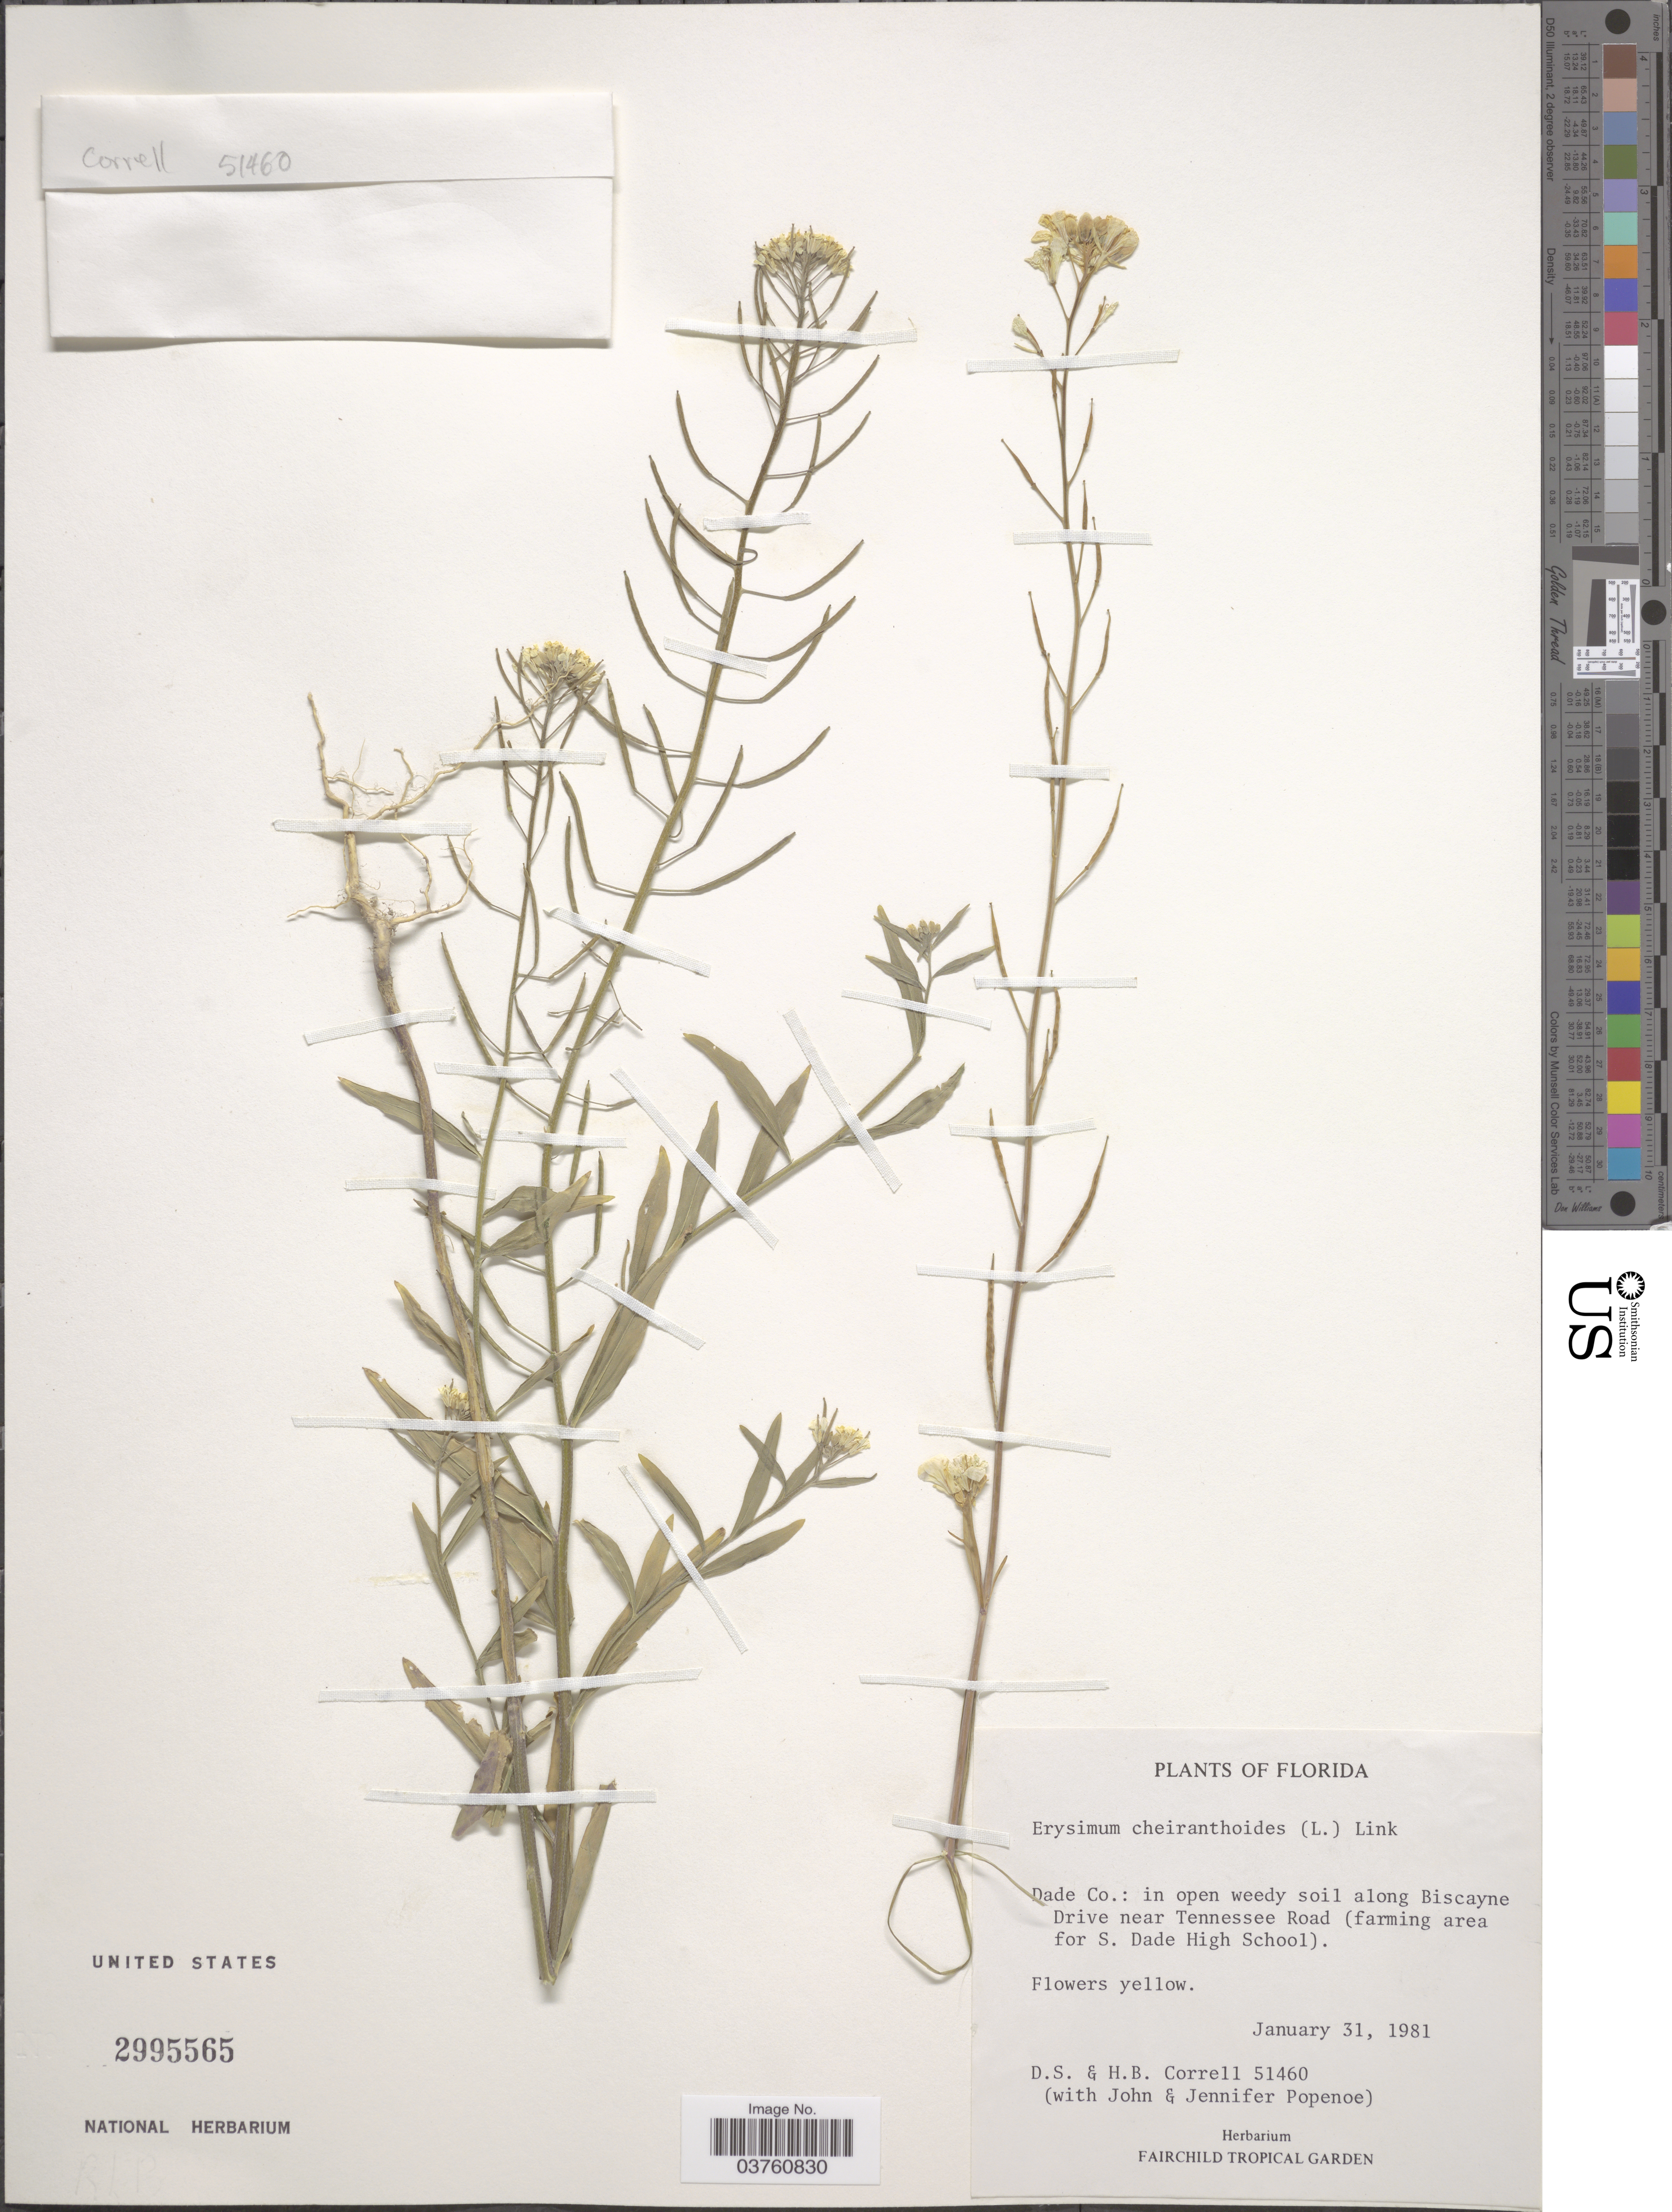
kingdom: Plantae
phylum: Tracheophyta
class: Magnoliopsida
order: Brassicales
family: Brassicaceae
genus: Erysimum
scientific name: Erysimum cheiranthoides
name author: L.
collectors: D. S. Correll, H. Correll, J. Popenoe & J. Popenoe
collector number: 51460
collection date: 1981-01-31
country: United States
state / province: Florida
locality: Dade Co.: in open weedy soil along Biscayne Drive near Tennessee Road (farming area for S. Dade High School).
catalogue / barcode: US 2995565